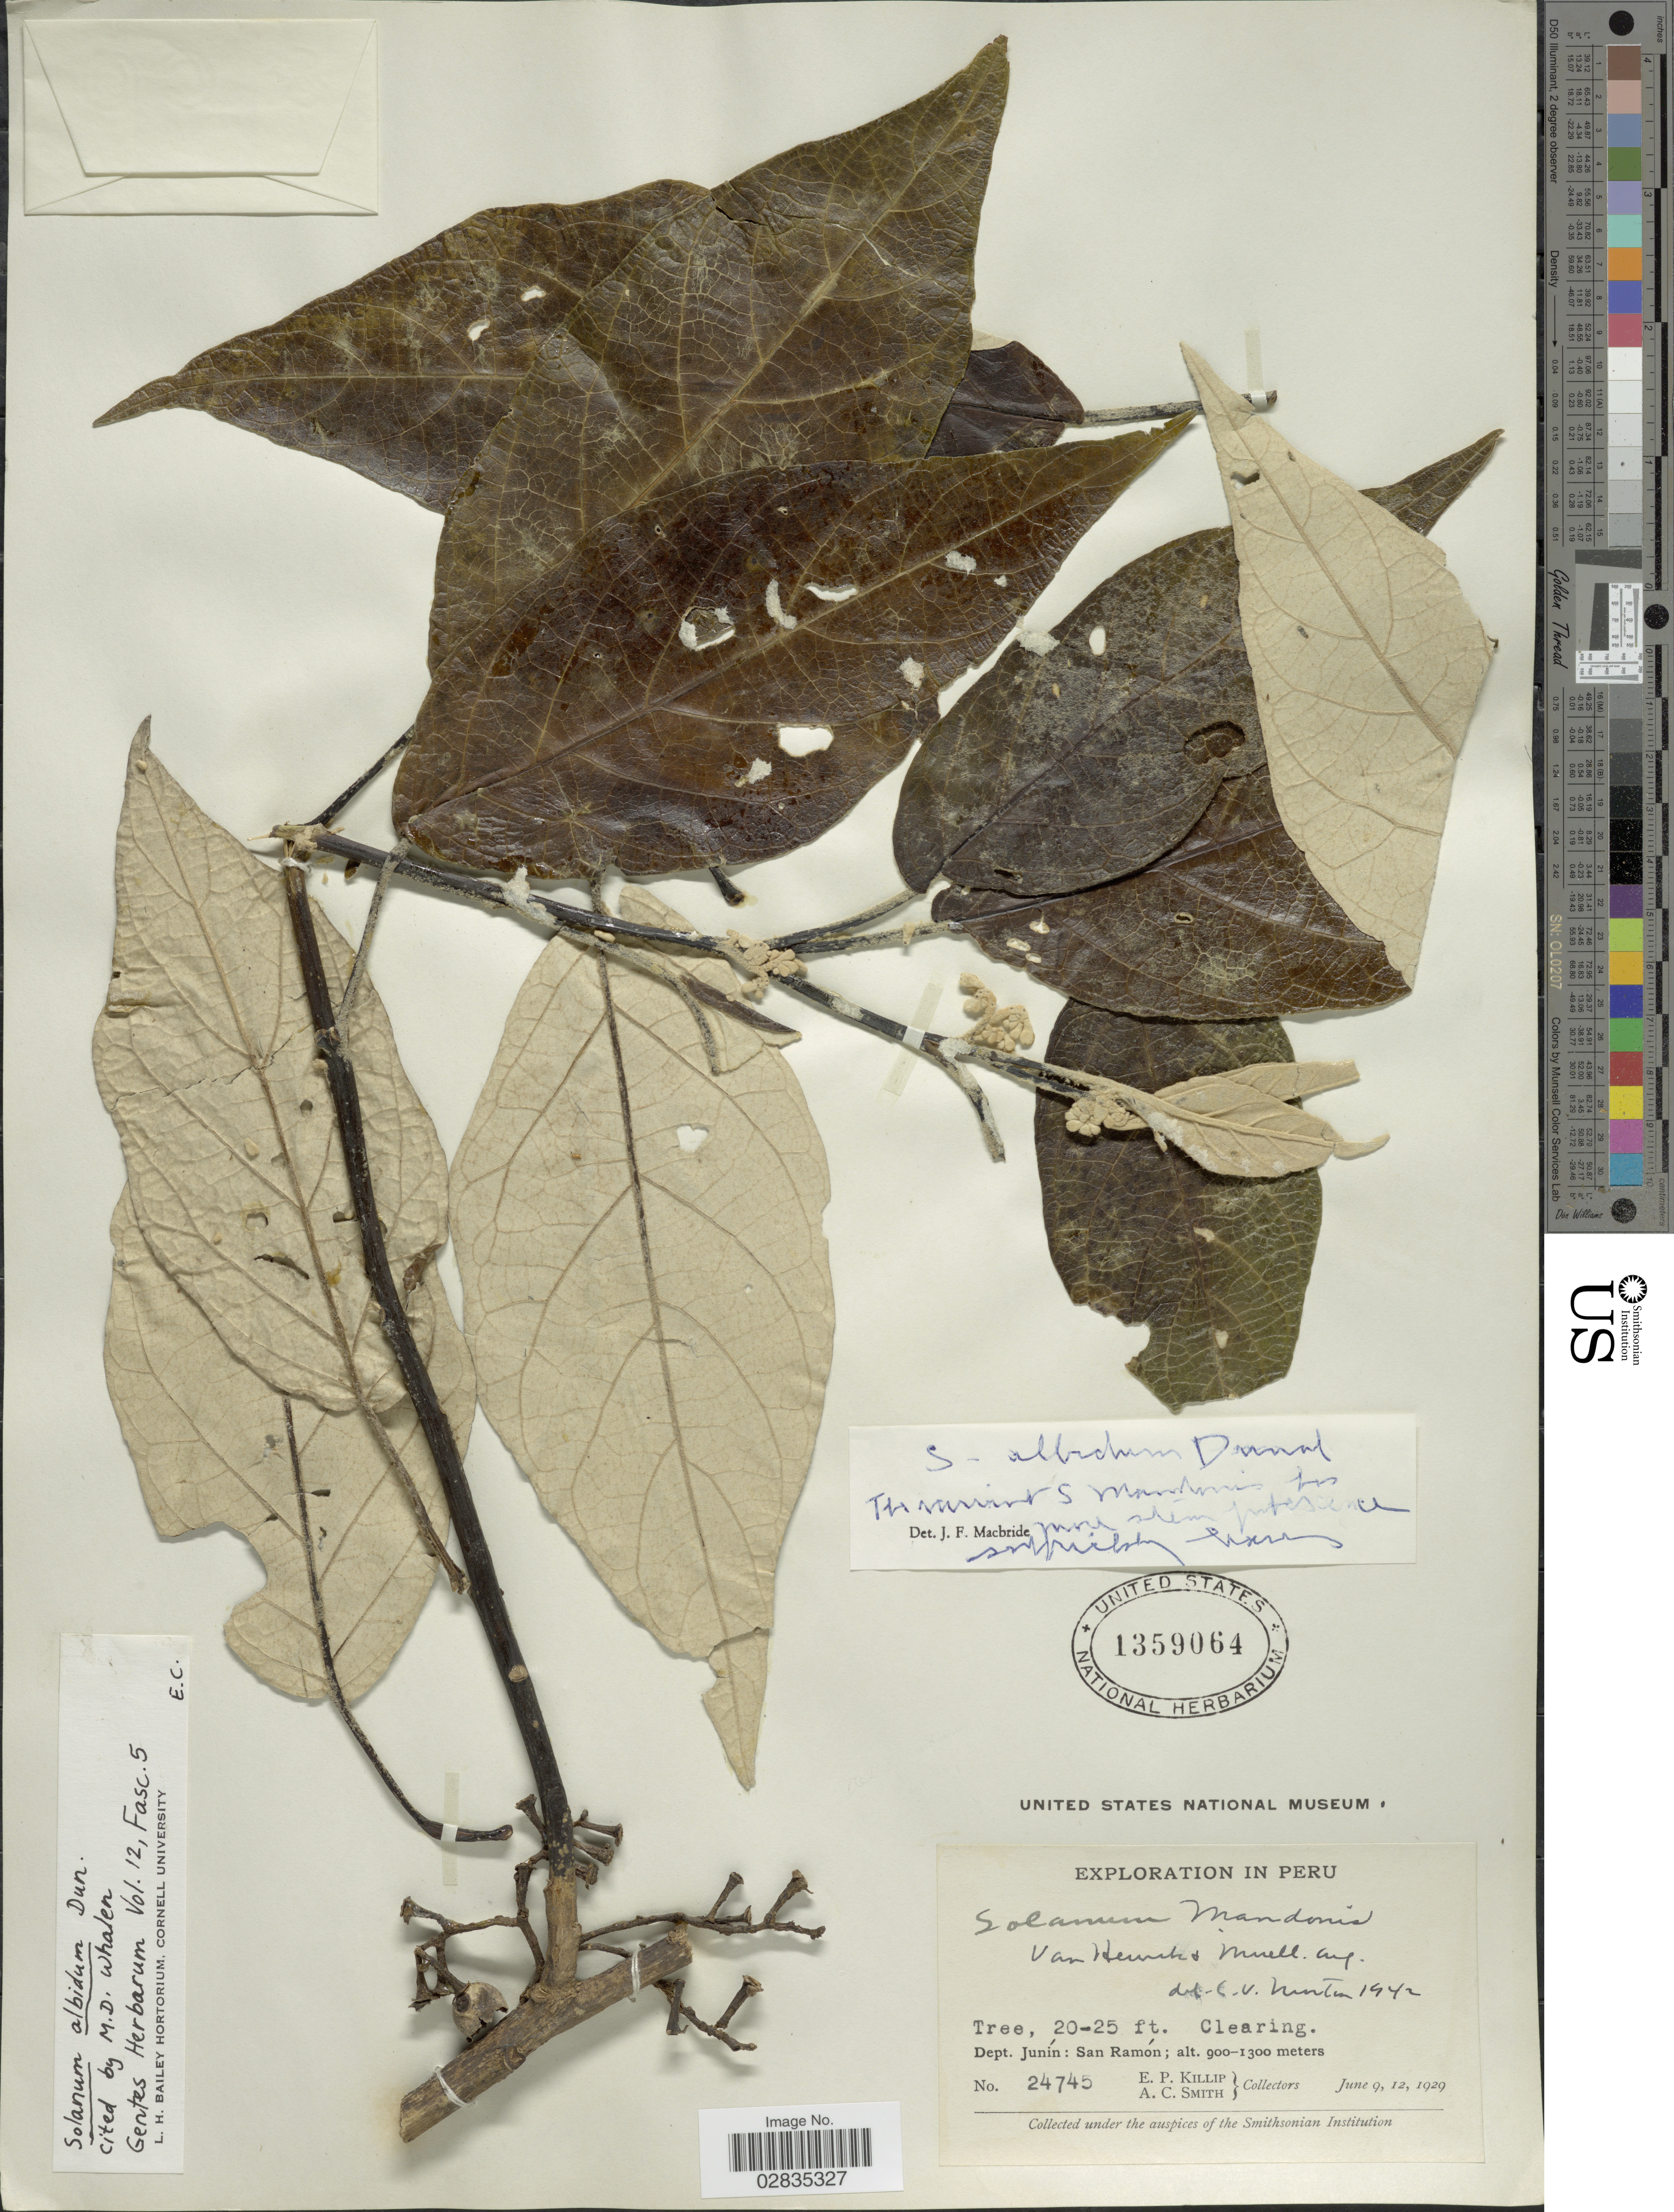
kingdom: Plantae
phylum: Tracheophyta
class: Magnoliopsida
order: Solanales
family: Solanaceae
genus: Solanum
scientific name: Solanum albidum var. albidum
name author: Dunal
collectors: E. P. Killip & A. C. Smith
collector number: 24745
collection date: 1929-06-09/1929-06-12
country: Peru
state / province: Junín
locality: San Ramón.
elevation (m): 900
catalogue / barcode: US 1359064